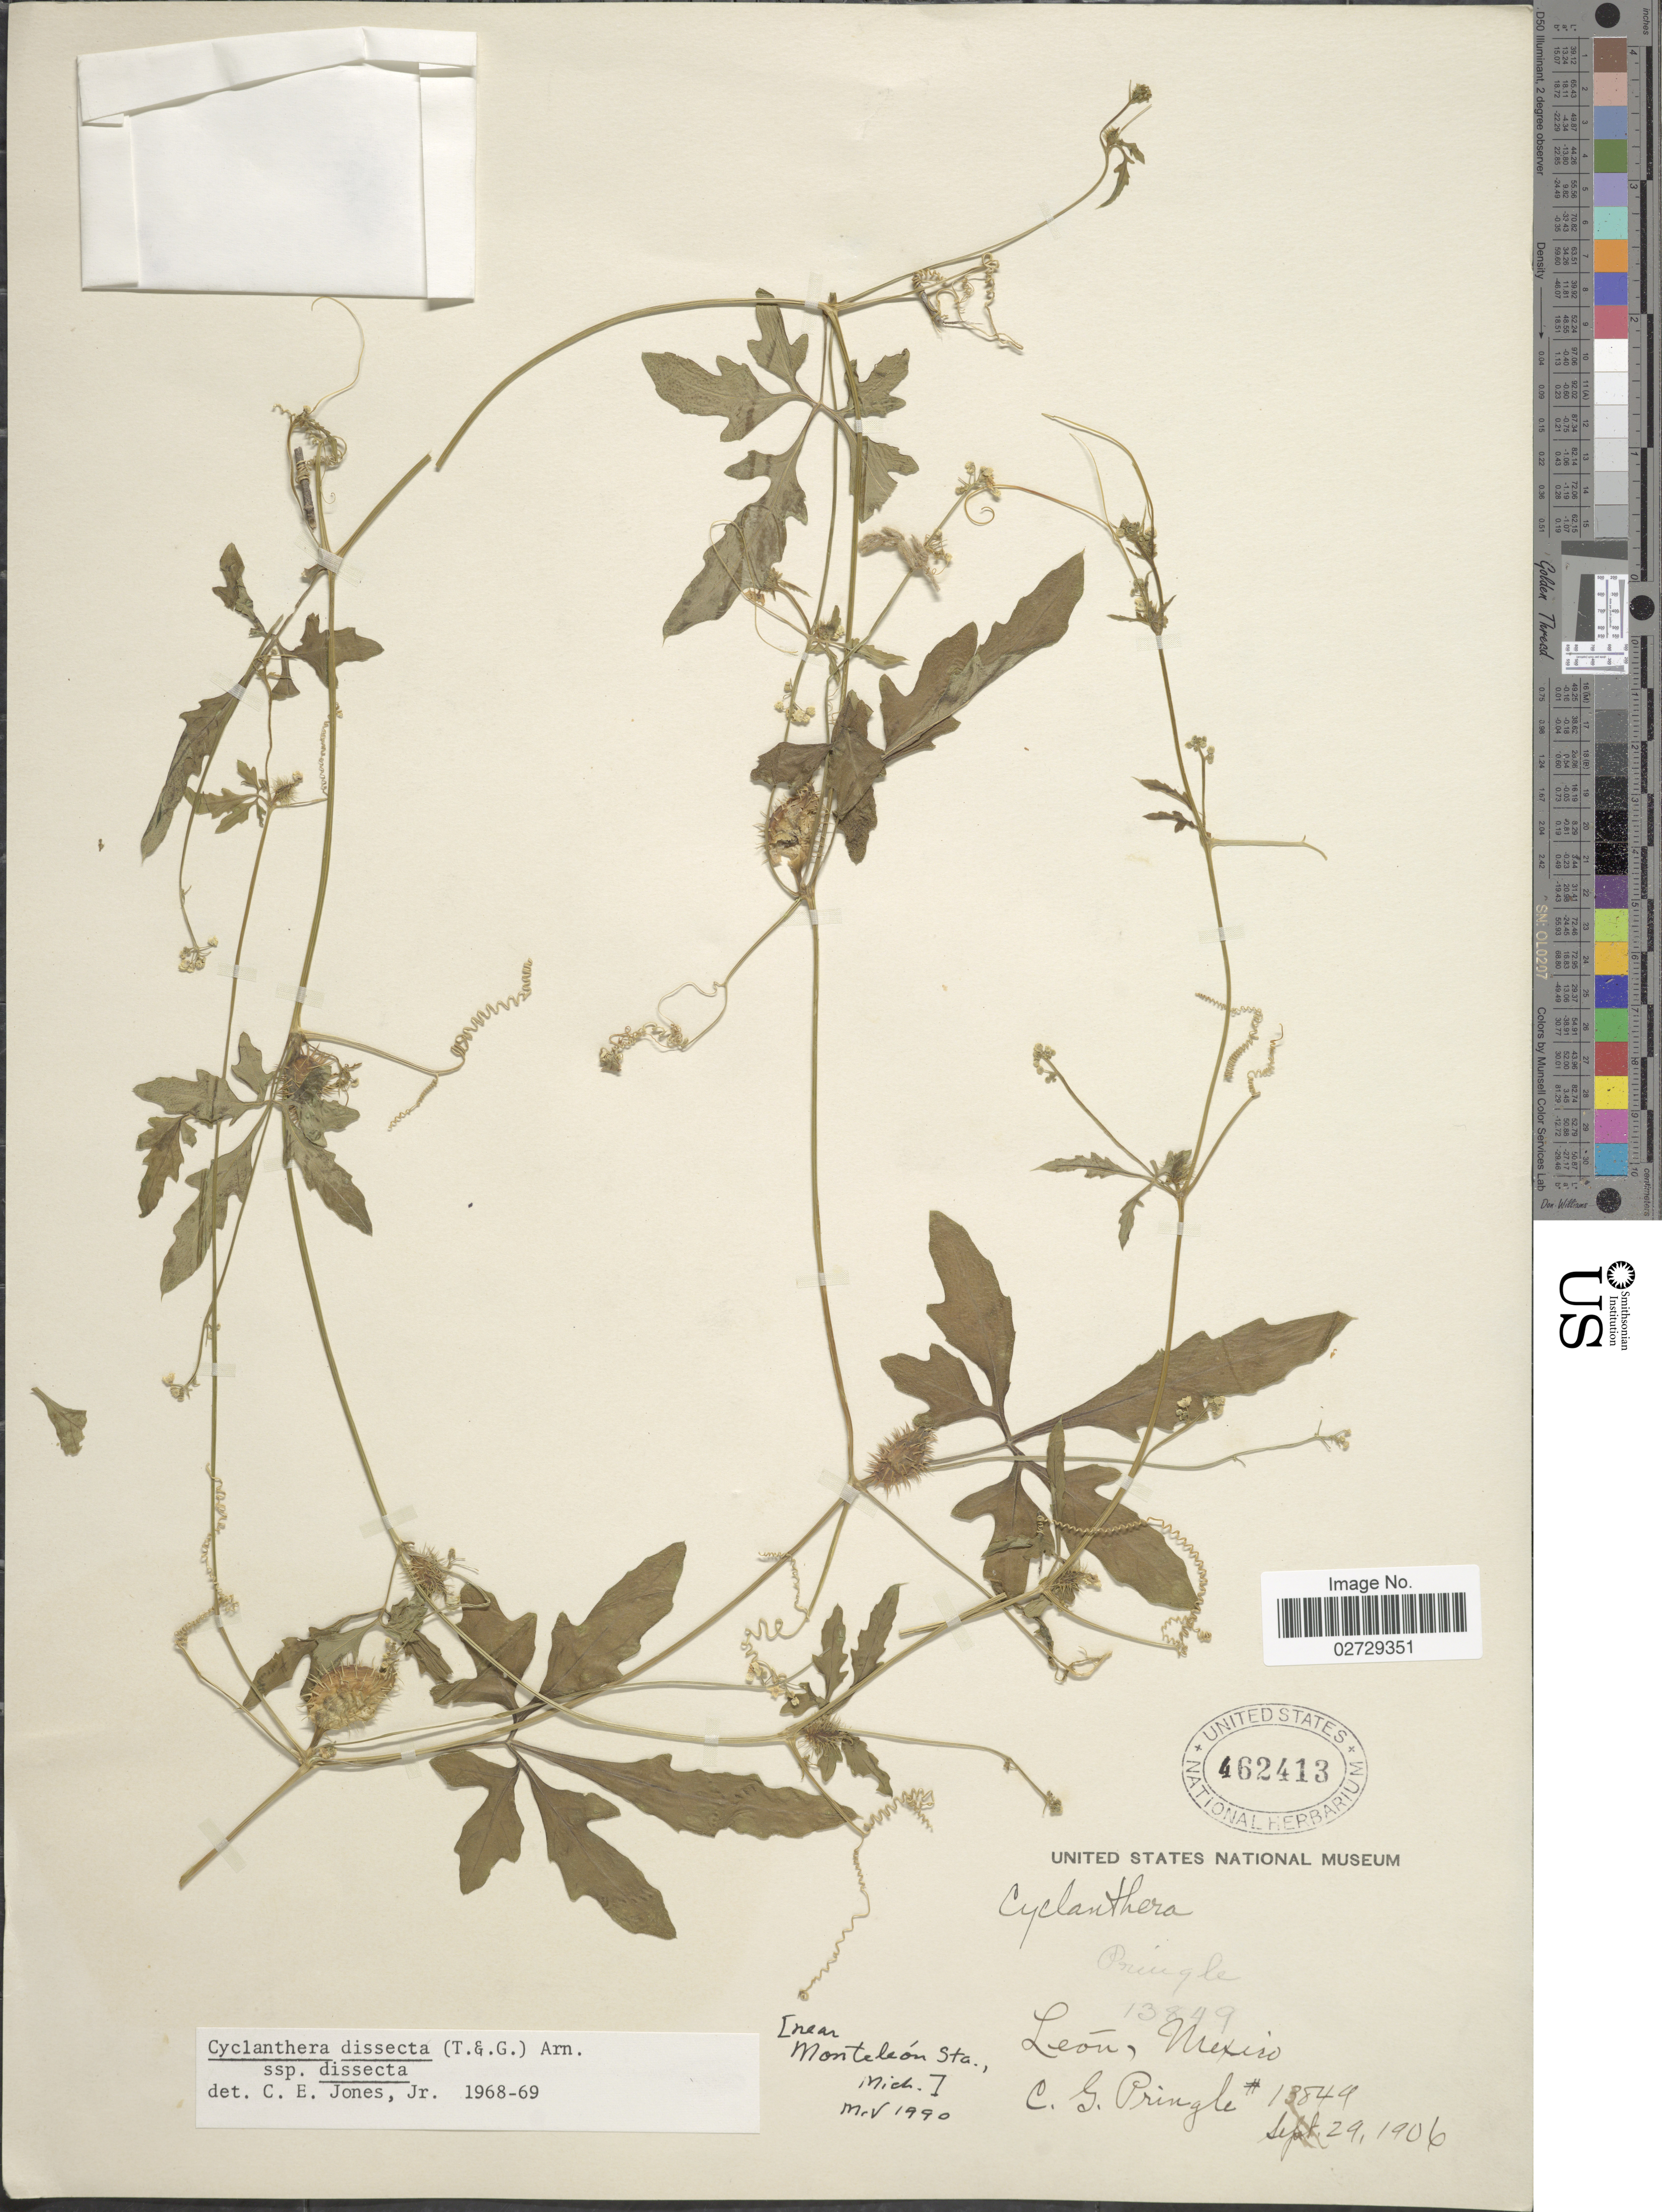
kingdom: Plantae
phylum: Tracheophyta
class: Magnoliopsida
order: Cucurbitales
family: Cucurbitaceae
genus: Cyclanthera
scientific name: Cyclanthera dissecta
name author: (Torr. & A. Gray) Arn.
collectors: C. G. Pringle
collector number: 13849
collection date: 1906-09-29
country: Mexico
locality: León.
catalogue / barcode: US 462413